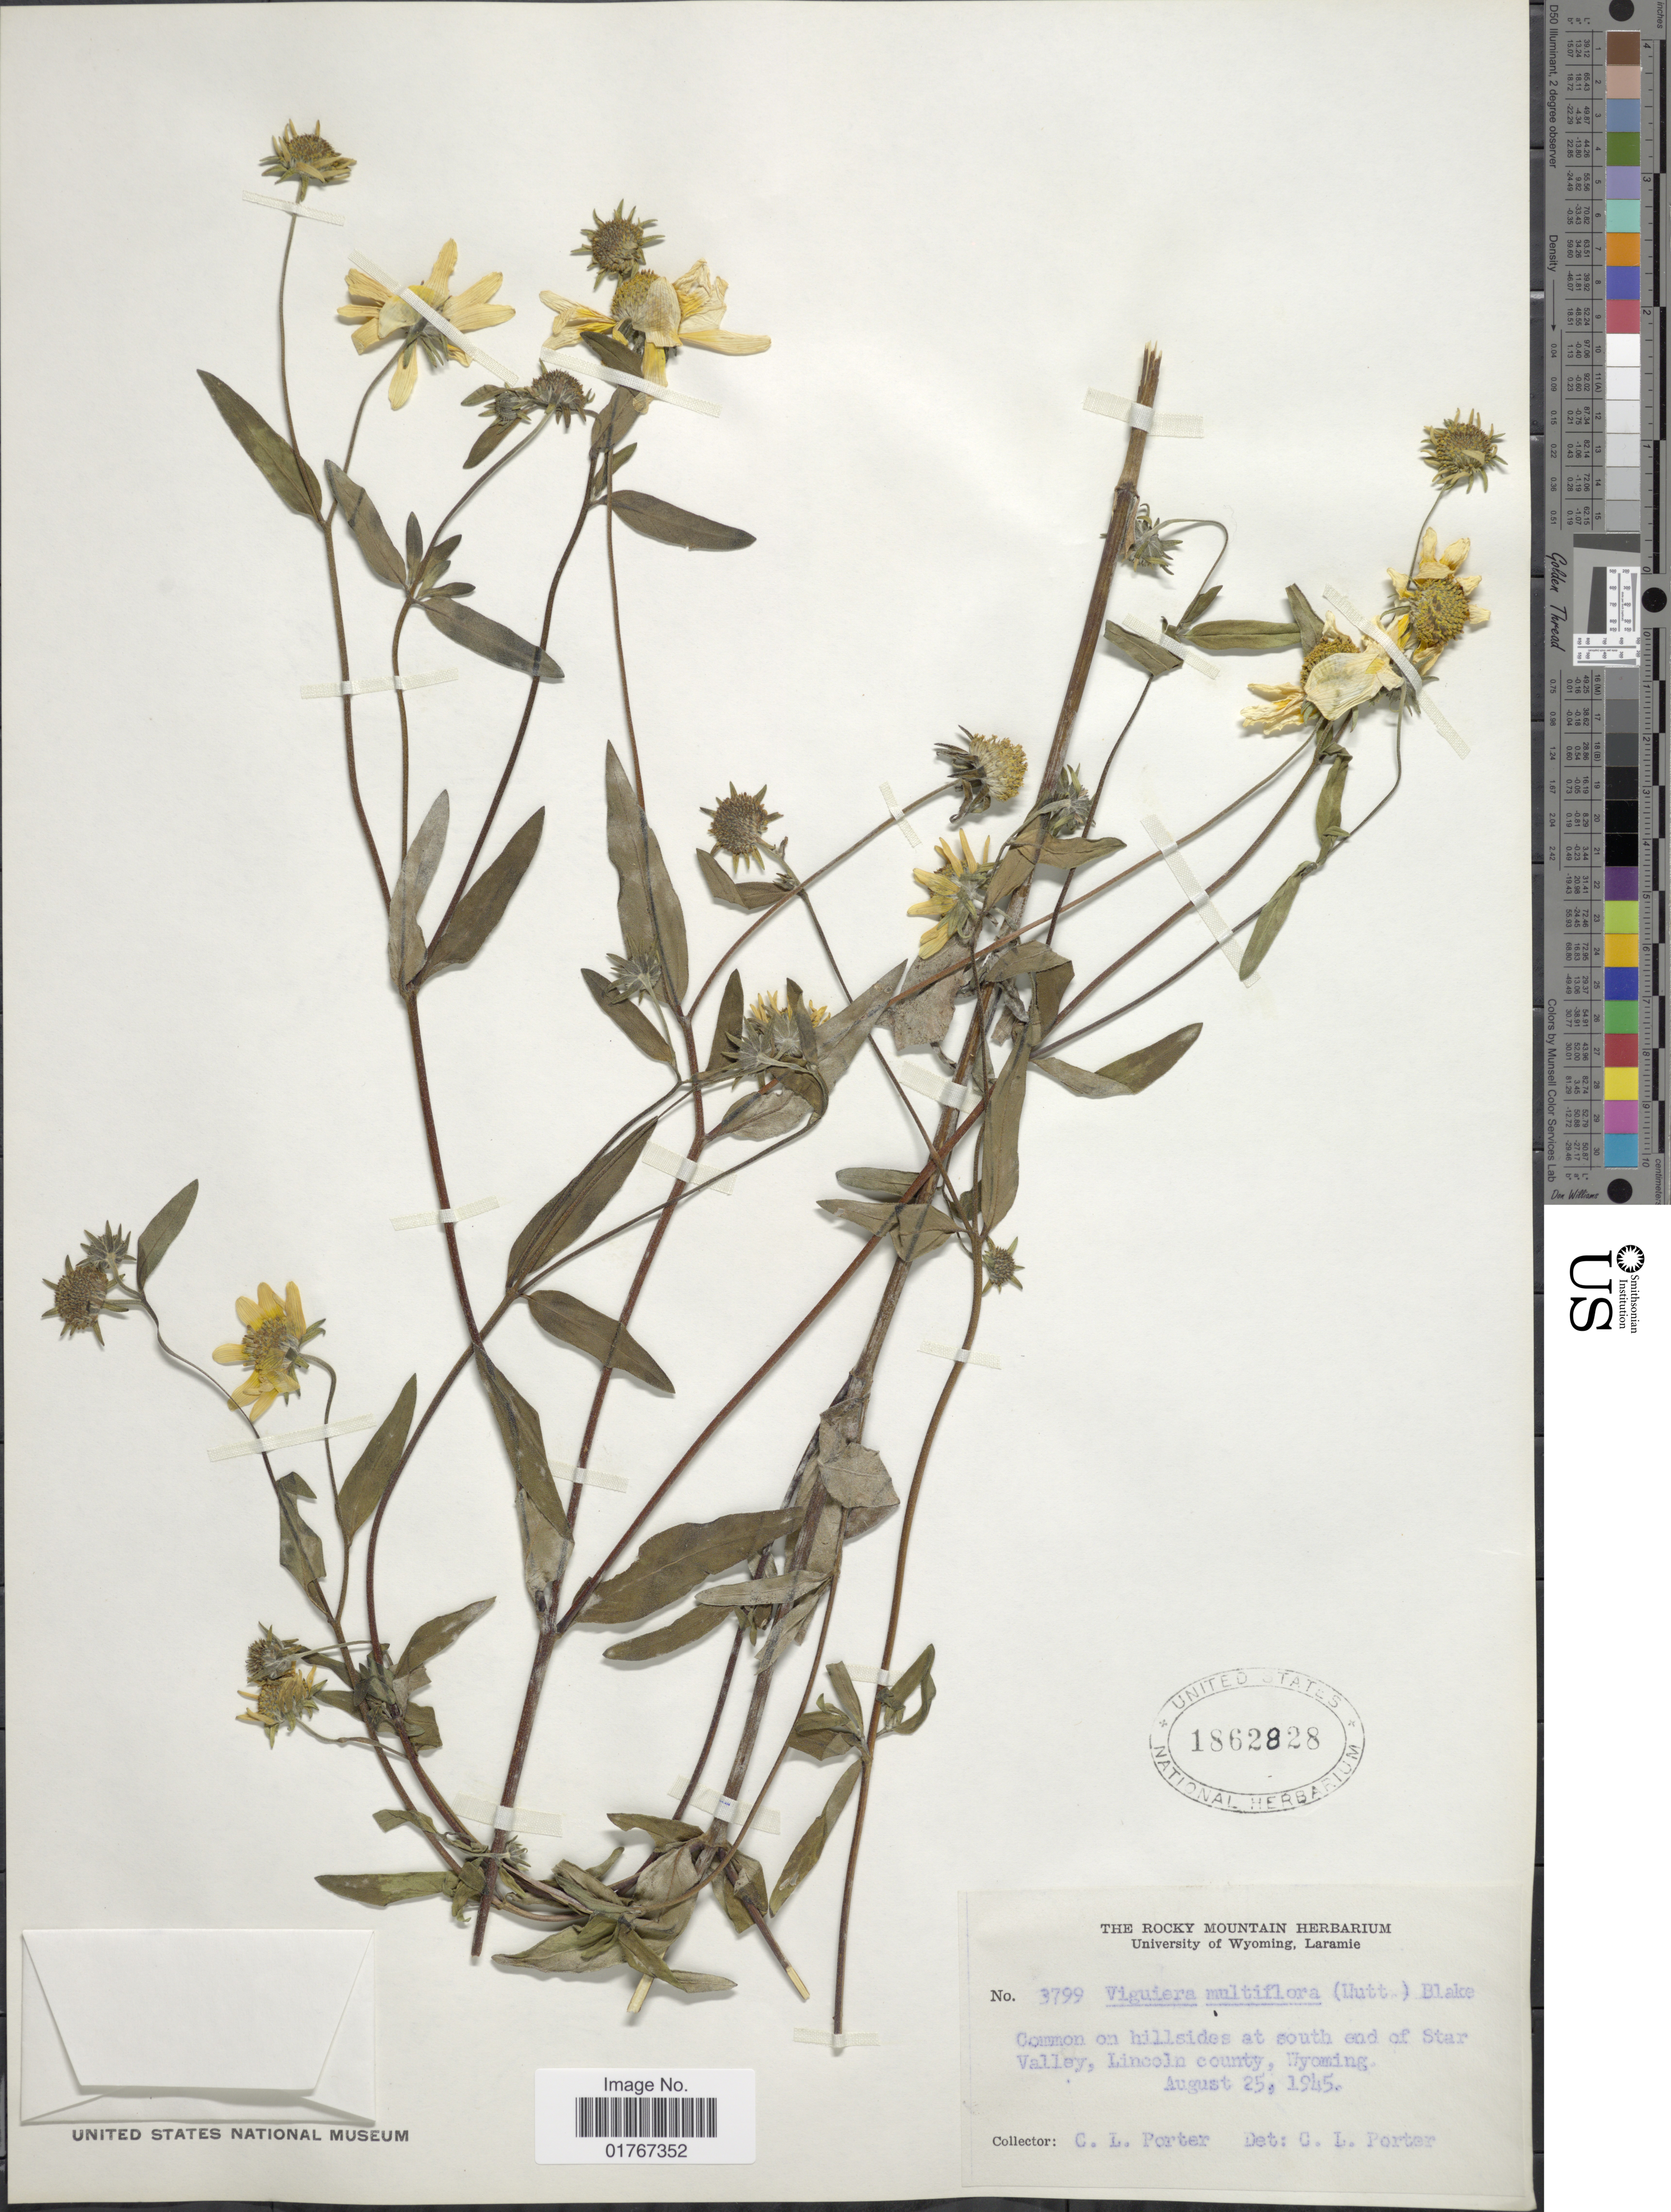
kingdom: Plantae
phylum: Tracheophyta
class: Magnoliopsida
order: Asterales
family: Asteraceae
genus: Heliomeris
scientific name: Heliomeris multiflora var. nevadensis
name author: (A. Nelson) Blake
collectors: C. L. Porter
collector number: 3799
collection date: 1945-08-25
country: United States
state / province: Wyoming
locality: Common on hillside at south end of Star Valley, Lincoln county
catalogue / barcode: US 1862828